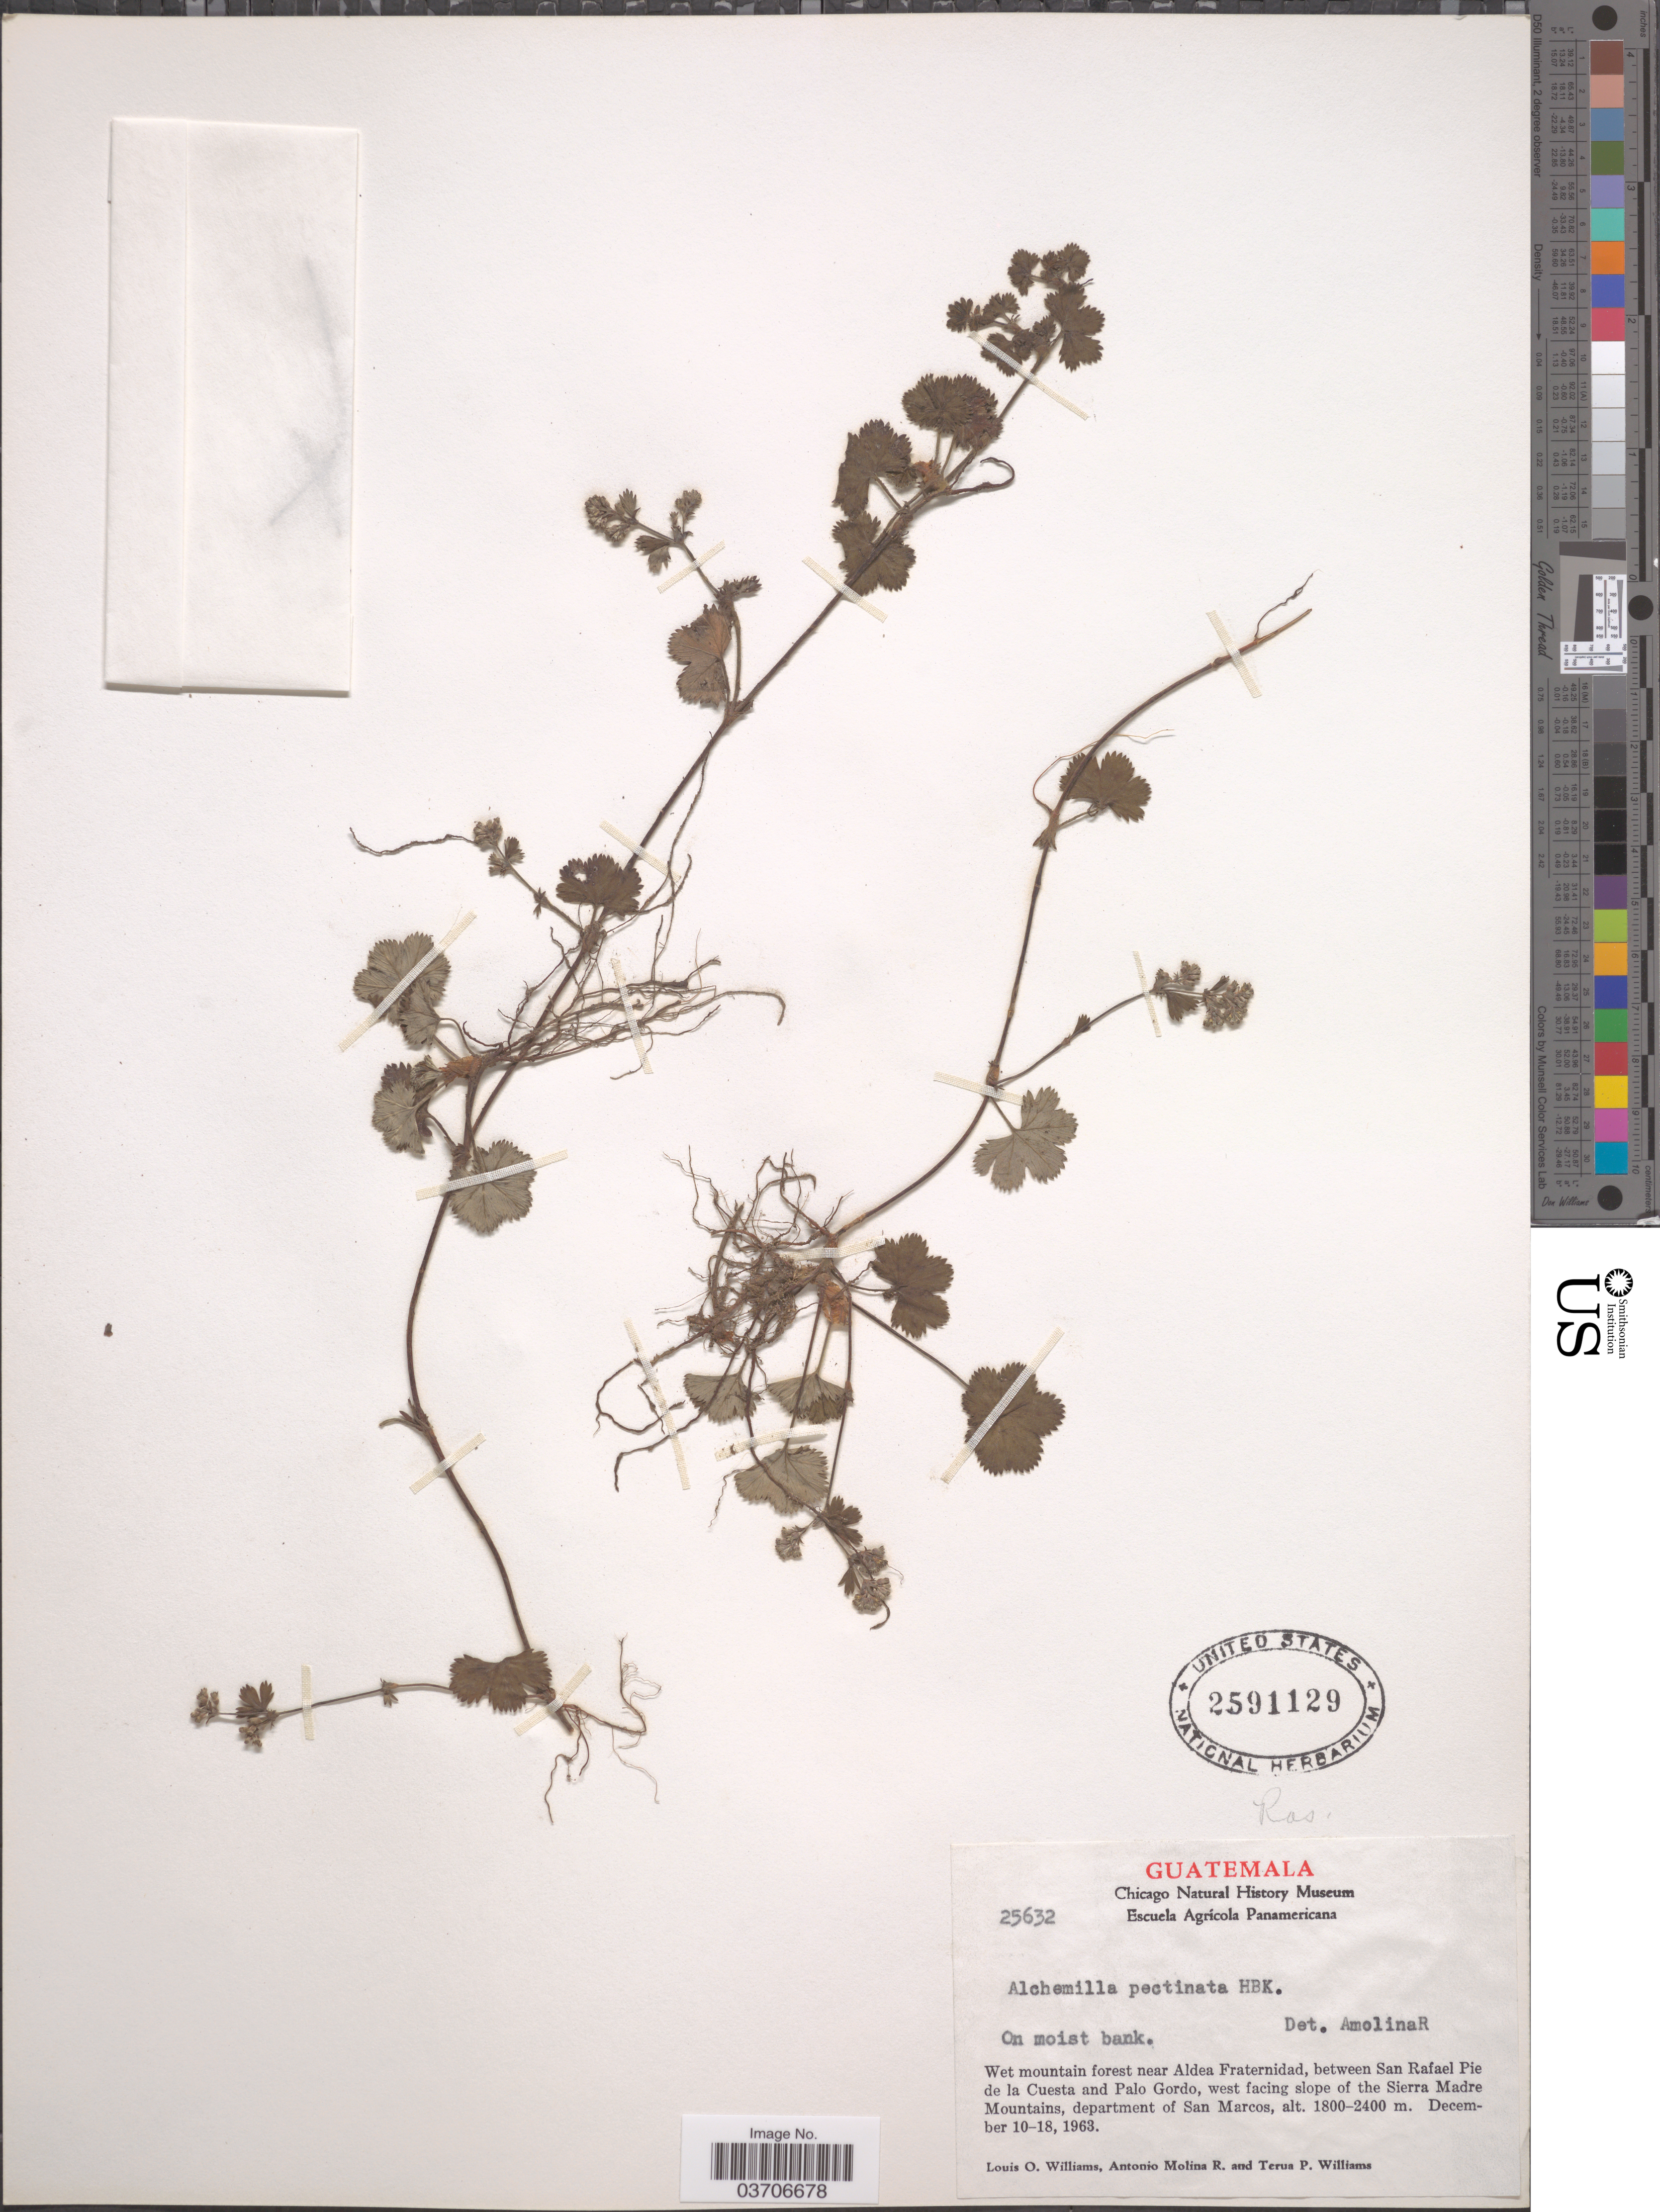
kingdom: Plantae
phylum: Tracheophyta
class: Magnoliopsida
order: Rosales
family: Rosaceae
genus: Lachemilla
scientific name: Lachemilla pectinata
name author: (Kunth) Rothm.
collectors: L. O. Williams, A. Molina R. & T. Williams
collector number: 25632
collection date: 1963-12-10/1963-12-18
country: Guatemala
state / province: San Marcos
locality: Wet mountain forest near Aldea Fraternidad, between San Rafael Pie de la Cuesta and Palo Gordo, west facing slope of the Sierra Madre Mountains, department of San Marcos.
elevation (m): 1800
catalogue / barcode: US 2591129